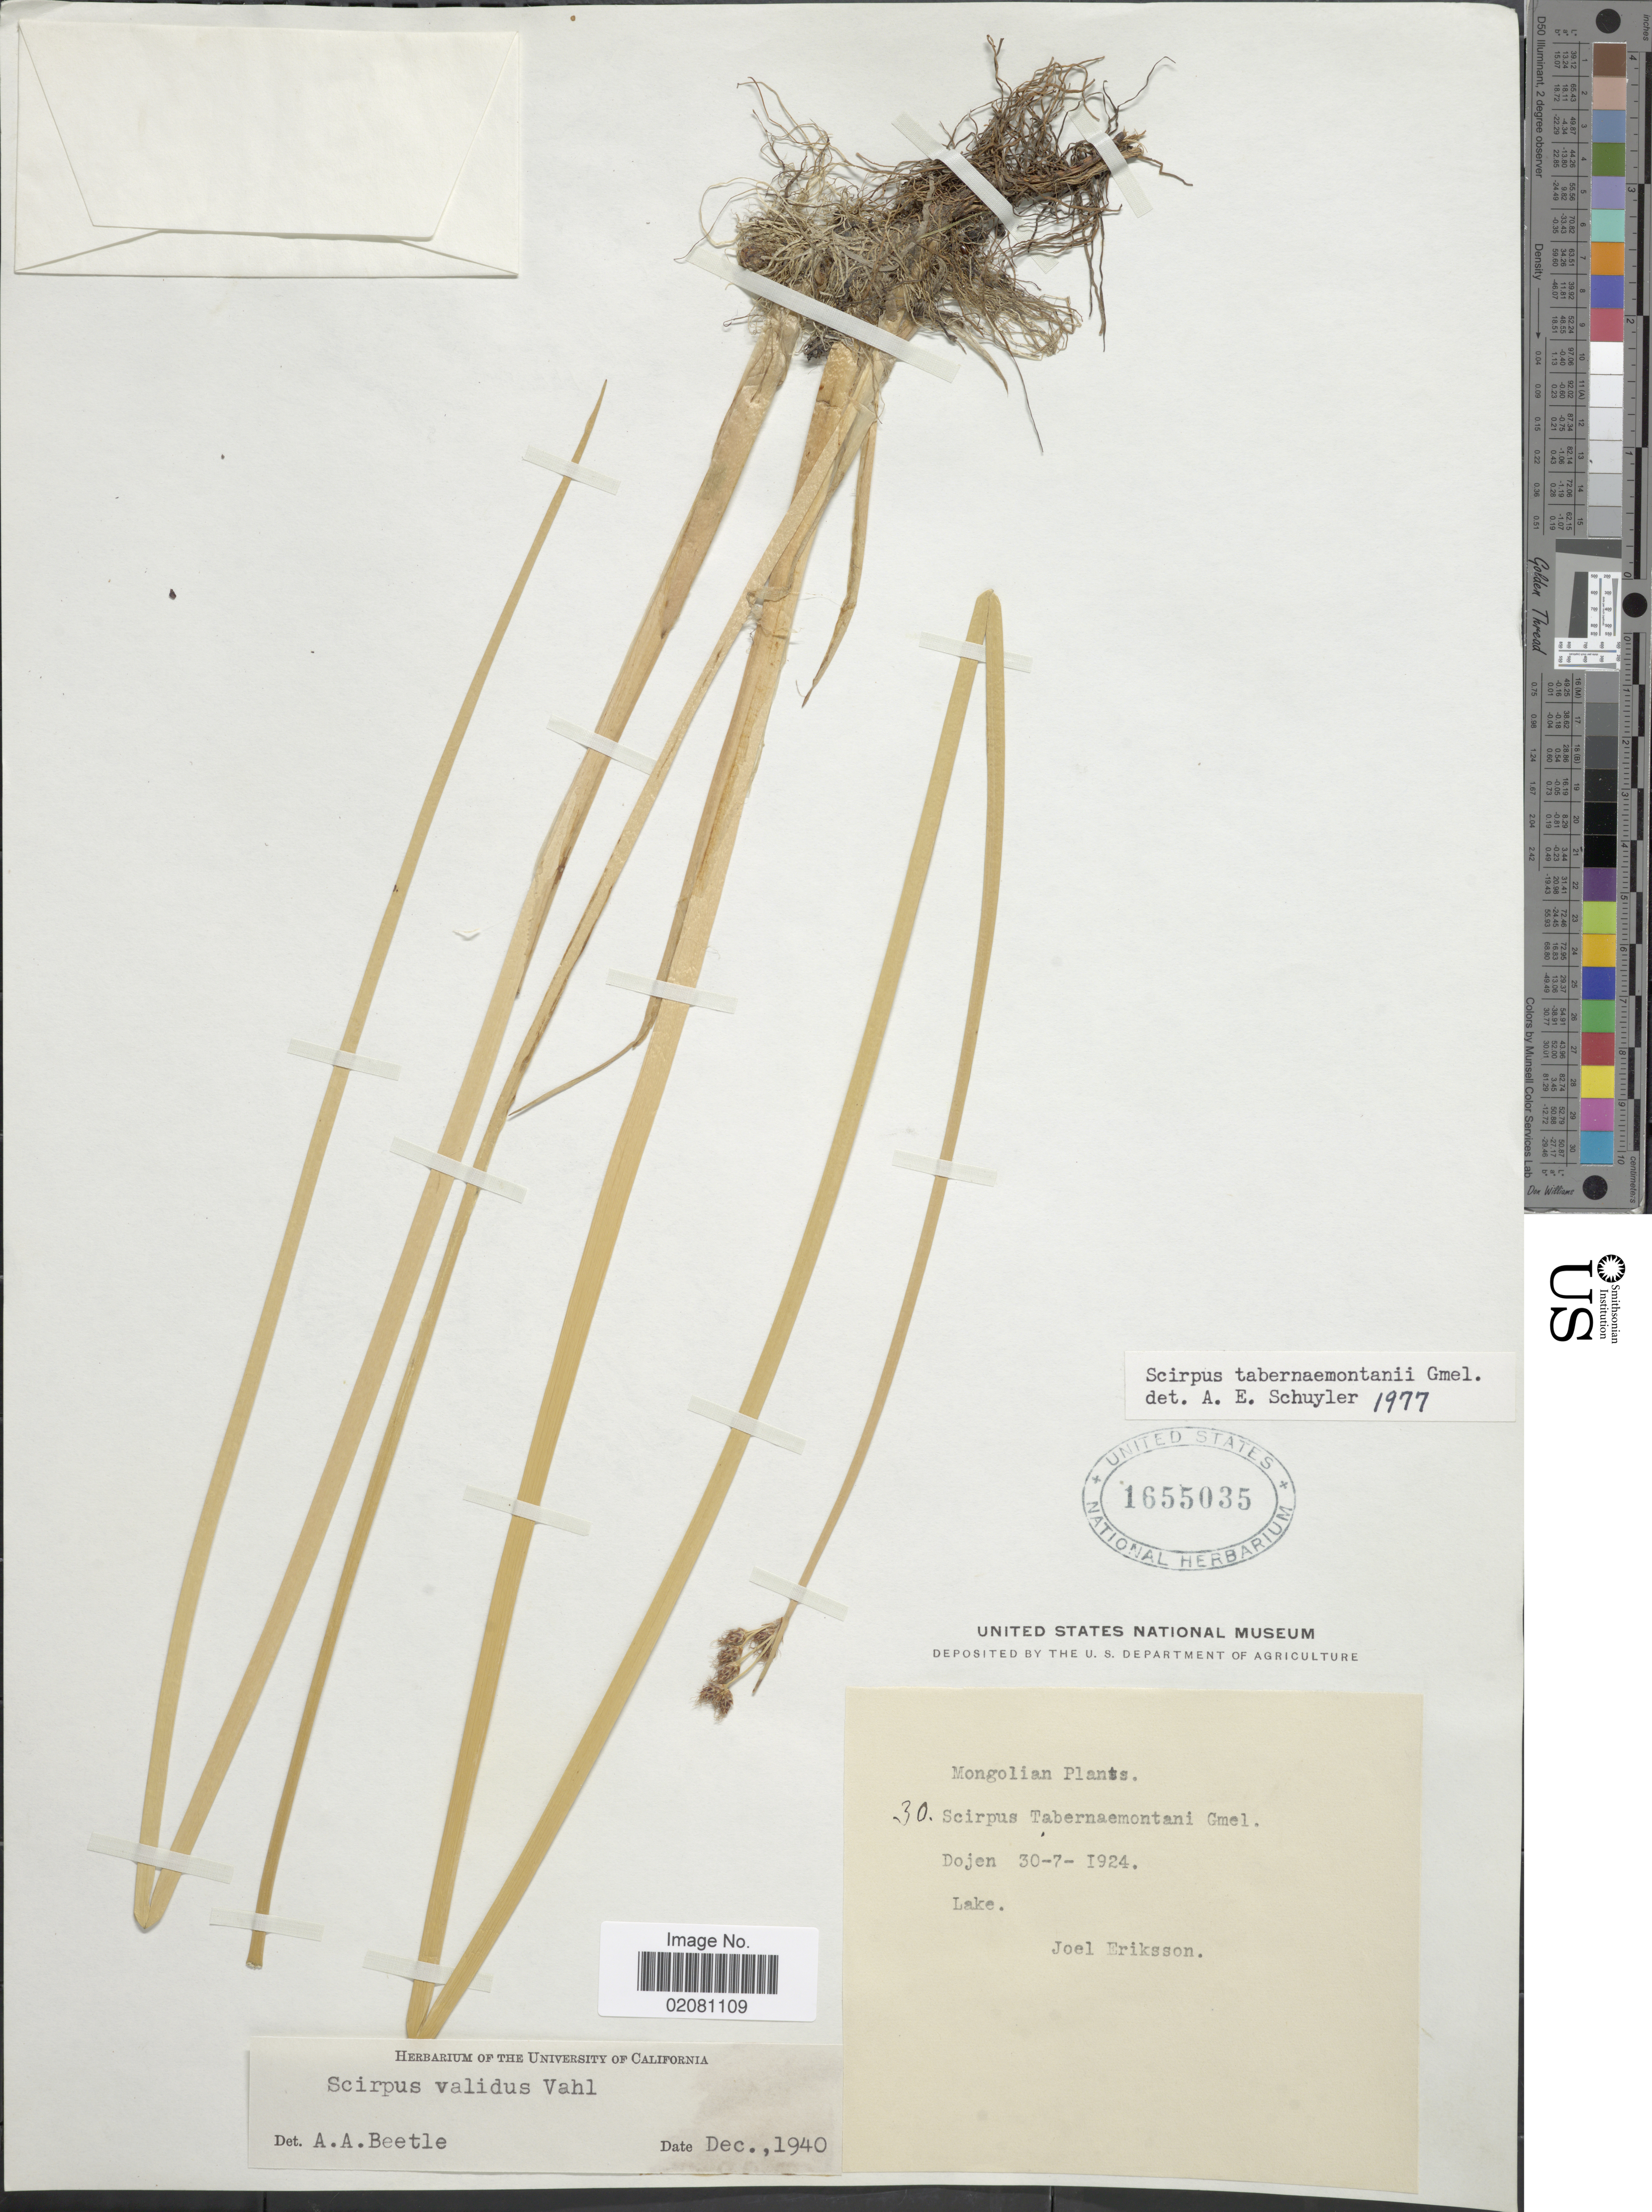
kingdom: Plantae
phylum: Tracheophyta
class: Liliopsida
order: Poales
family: Cyperaceae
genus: Schoenoplectus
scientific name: Schoenoplectus tabernaemontani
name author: (C.C. Gmel.) Palla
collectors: J. Eriksson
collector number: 30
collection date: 1924-07-30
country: Mongolia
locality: Dojen. Lake.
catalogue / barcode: US 1655035